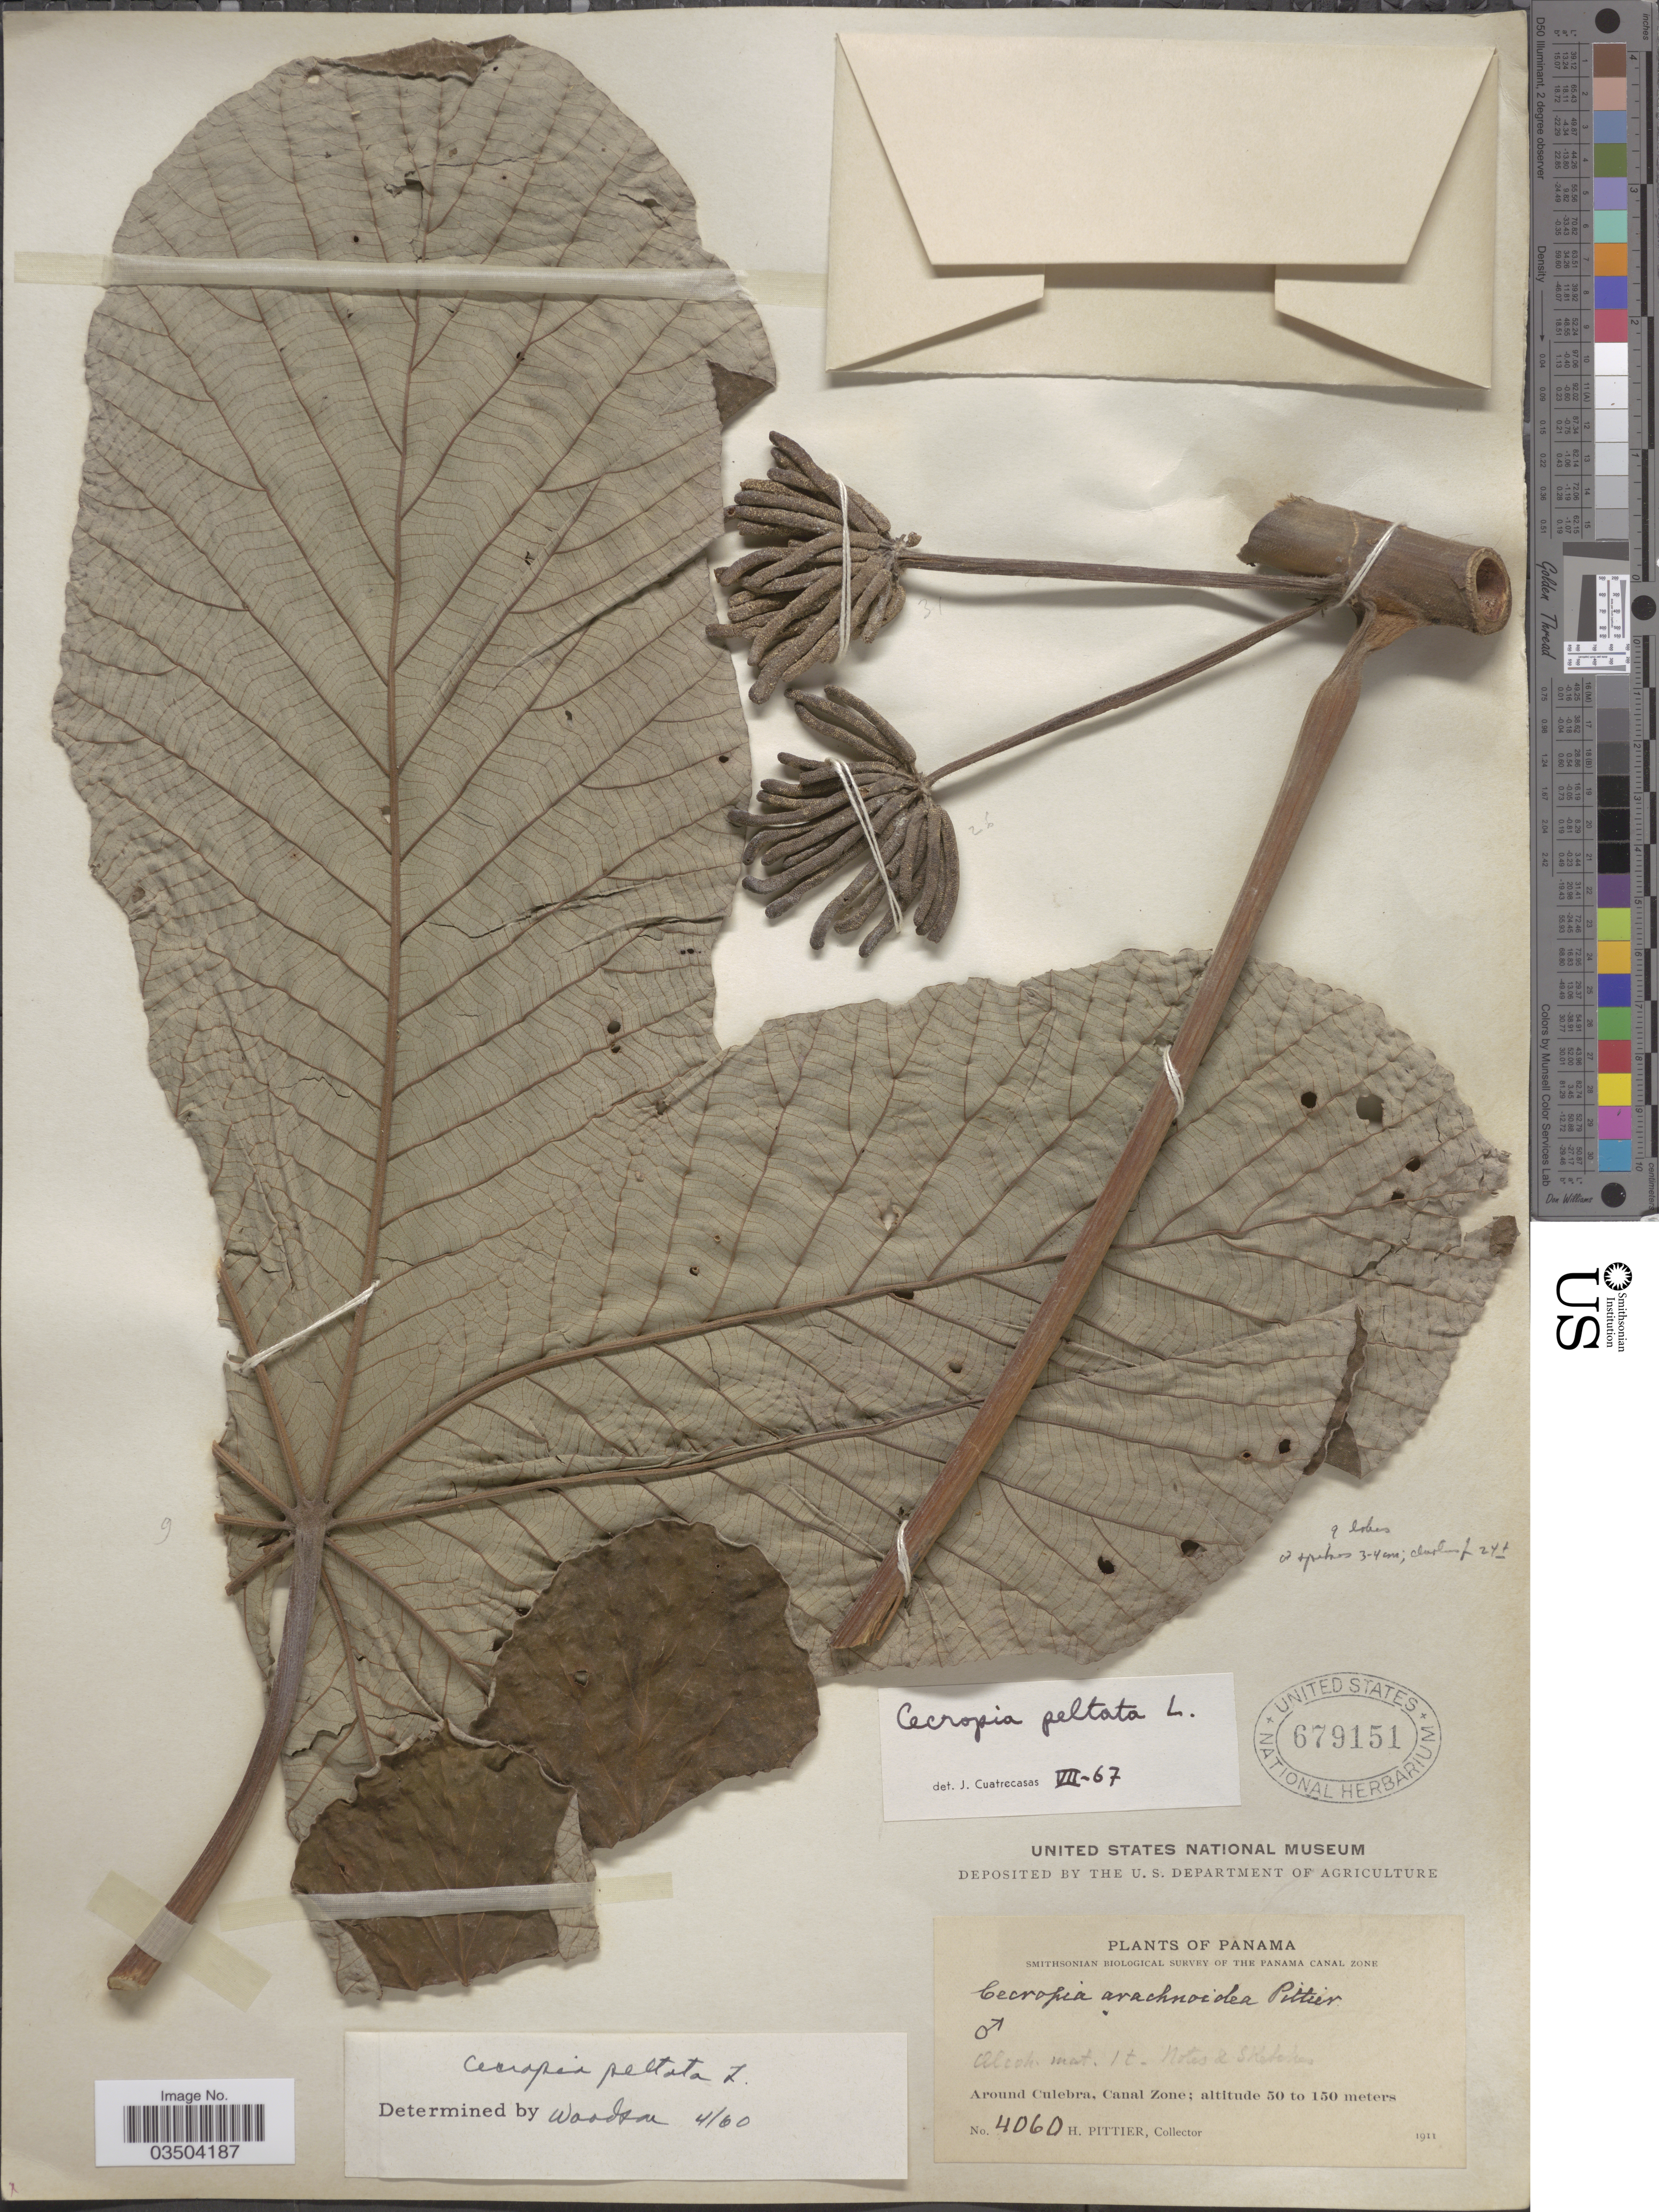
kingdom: Plantae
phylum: Tracheophyta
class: Magnoliopsida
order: Rosales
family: Urticaceae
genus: Cecropia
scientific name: Cecropia peltata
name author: L.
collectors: H. F. Pittier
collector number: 4060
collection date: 1911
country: Panama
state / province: Colón / Panamá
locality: Around Culebra, Canal Zone.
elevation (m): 50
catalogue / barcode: US 679151